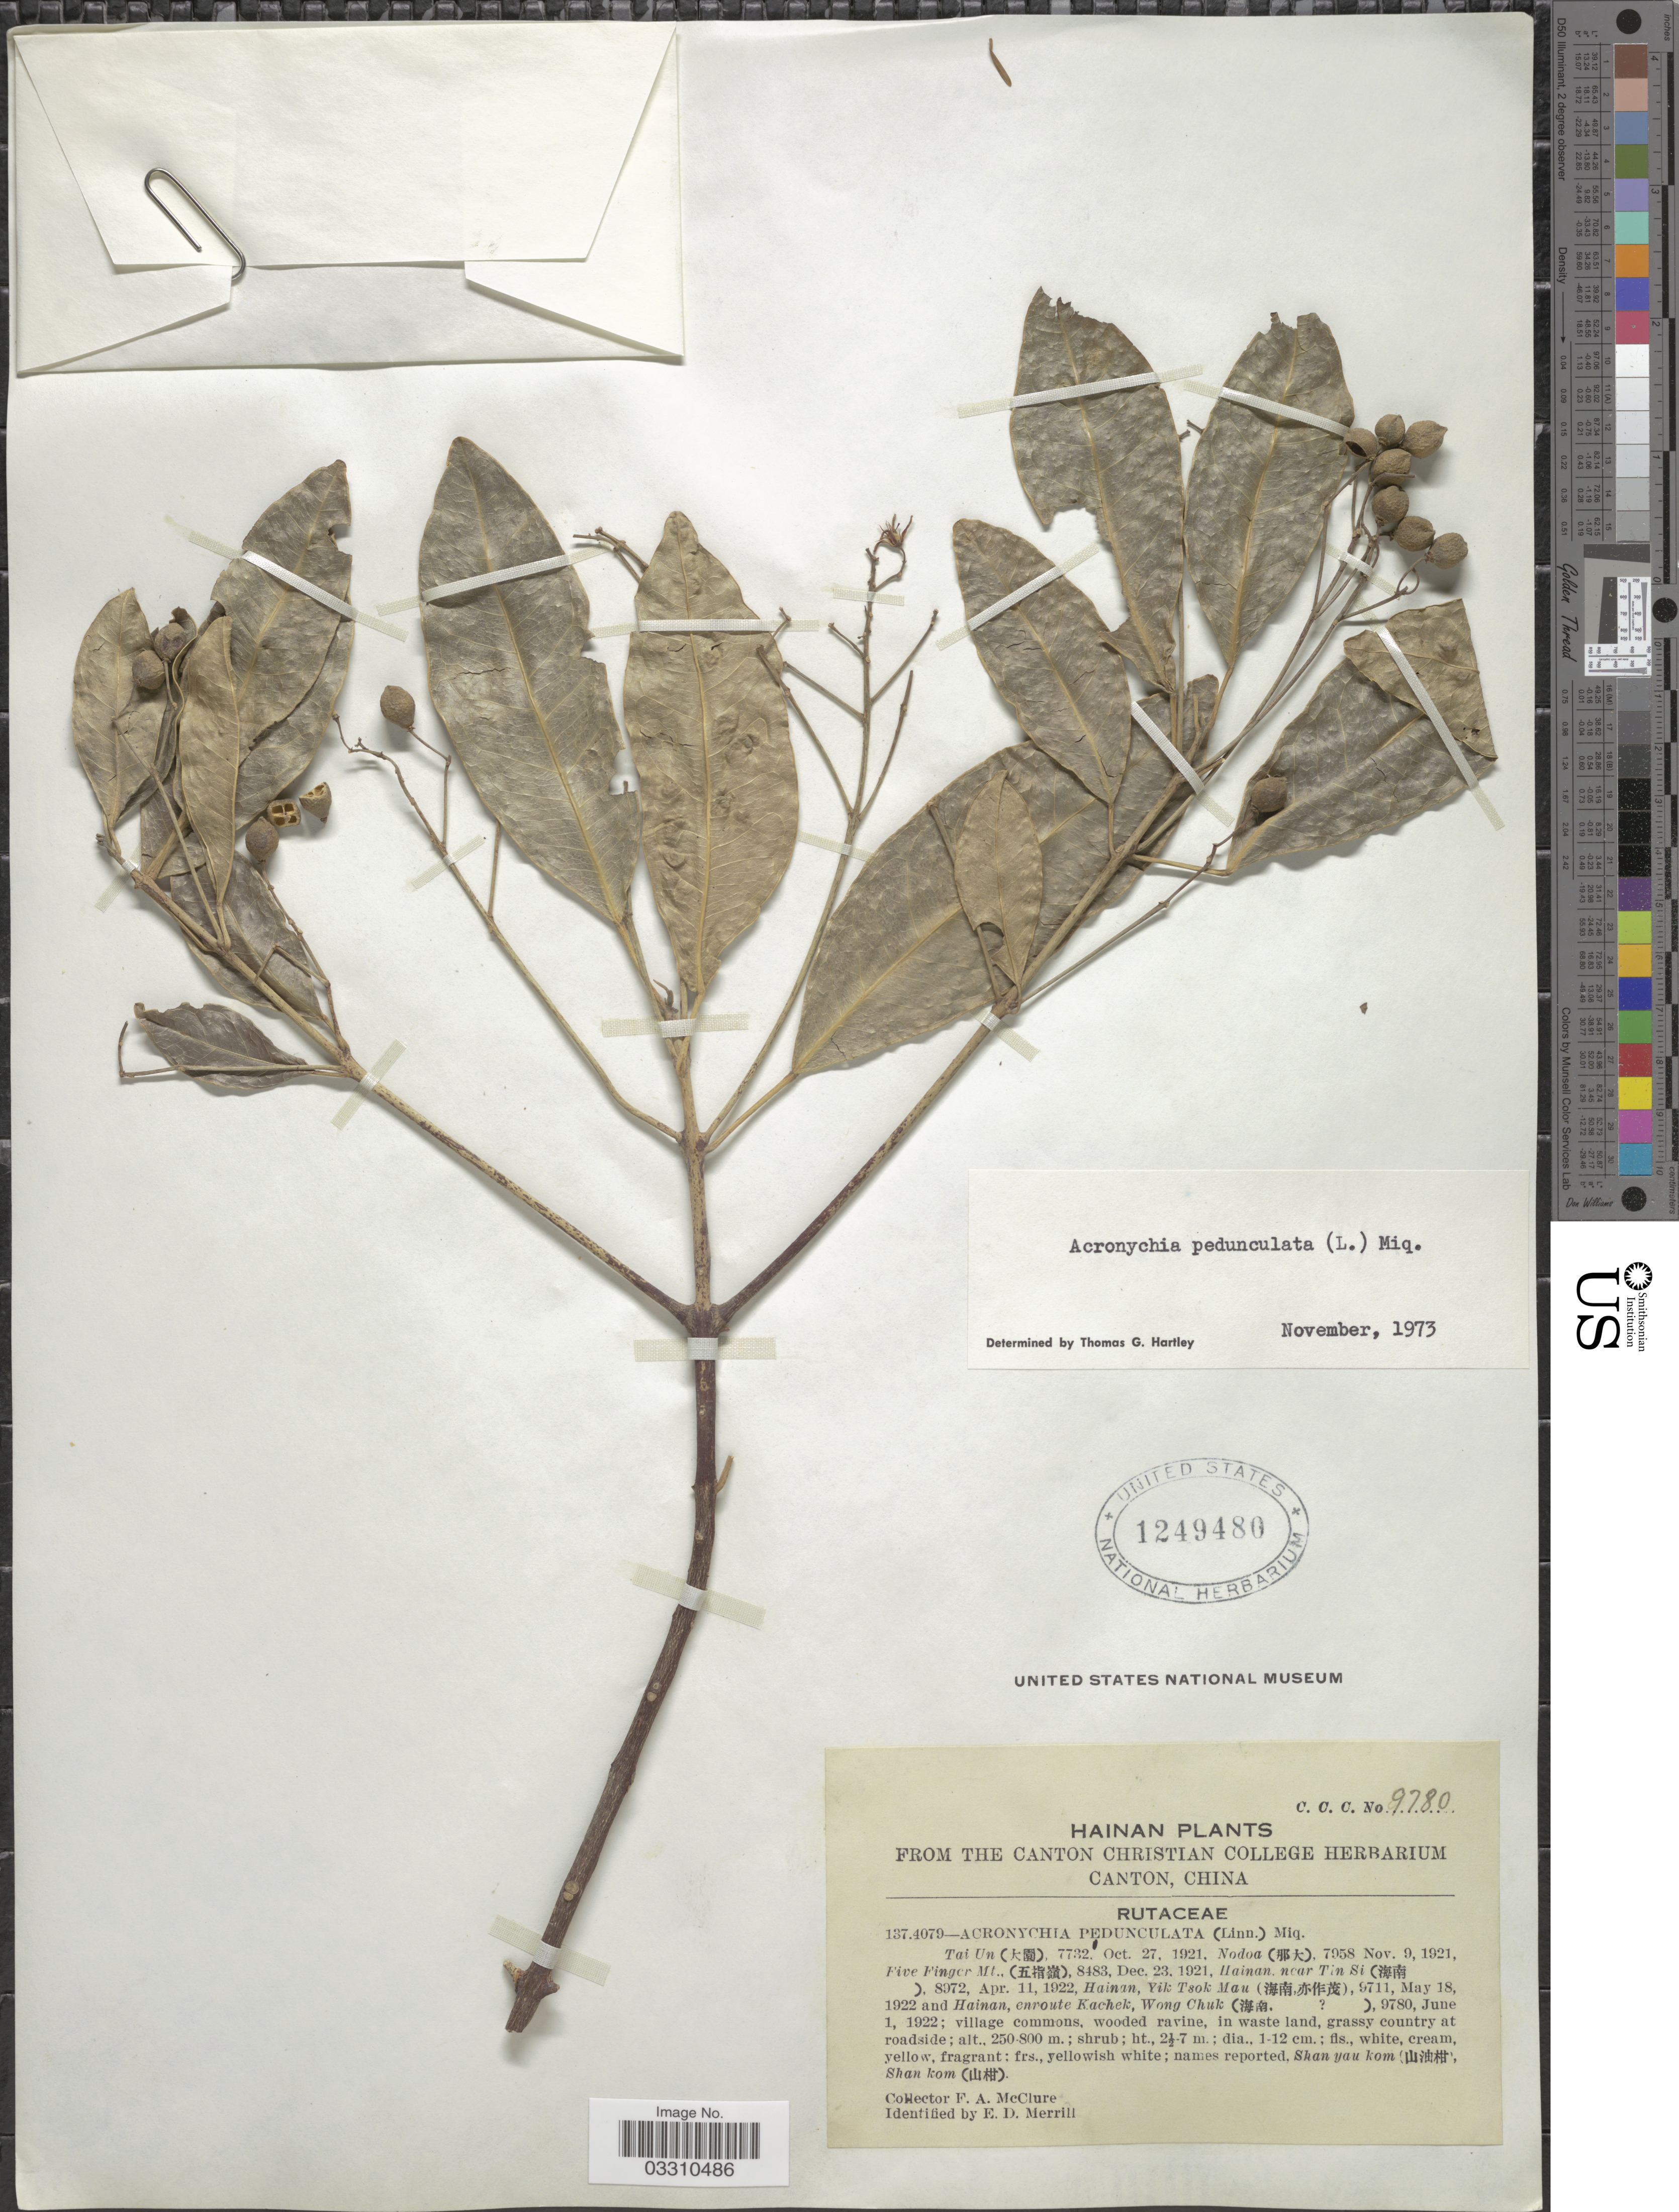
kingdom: Plantae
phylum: Tracheophyta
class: Magnoliopsida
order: Sapindales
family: Rutaceae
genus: Acronychia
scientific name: Acronychia pedunculata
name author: (L.) Miq.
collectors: F. A. McClure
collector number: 9780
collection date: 1922-06-01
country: China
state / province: Hainan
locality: Enroute Kachek, Wong Chuck (X).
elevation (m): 250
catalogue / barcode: US 1249480